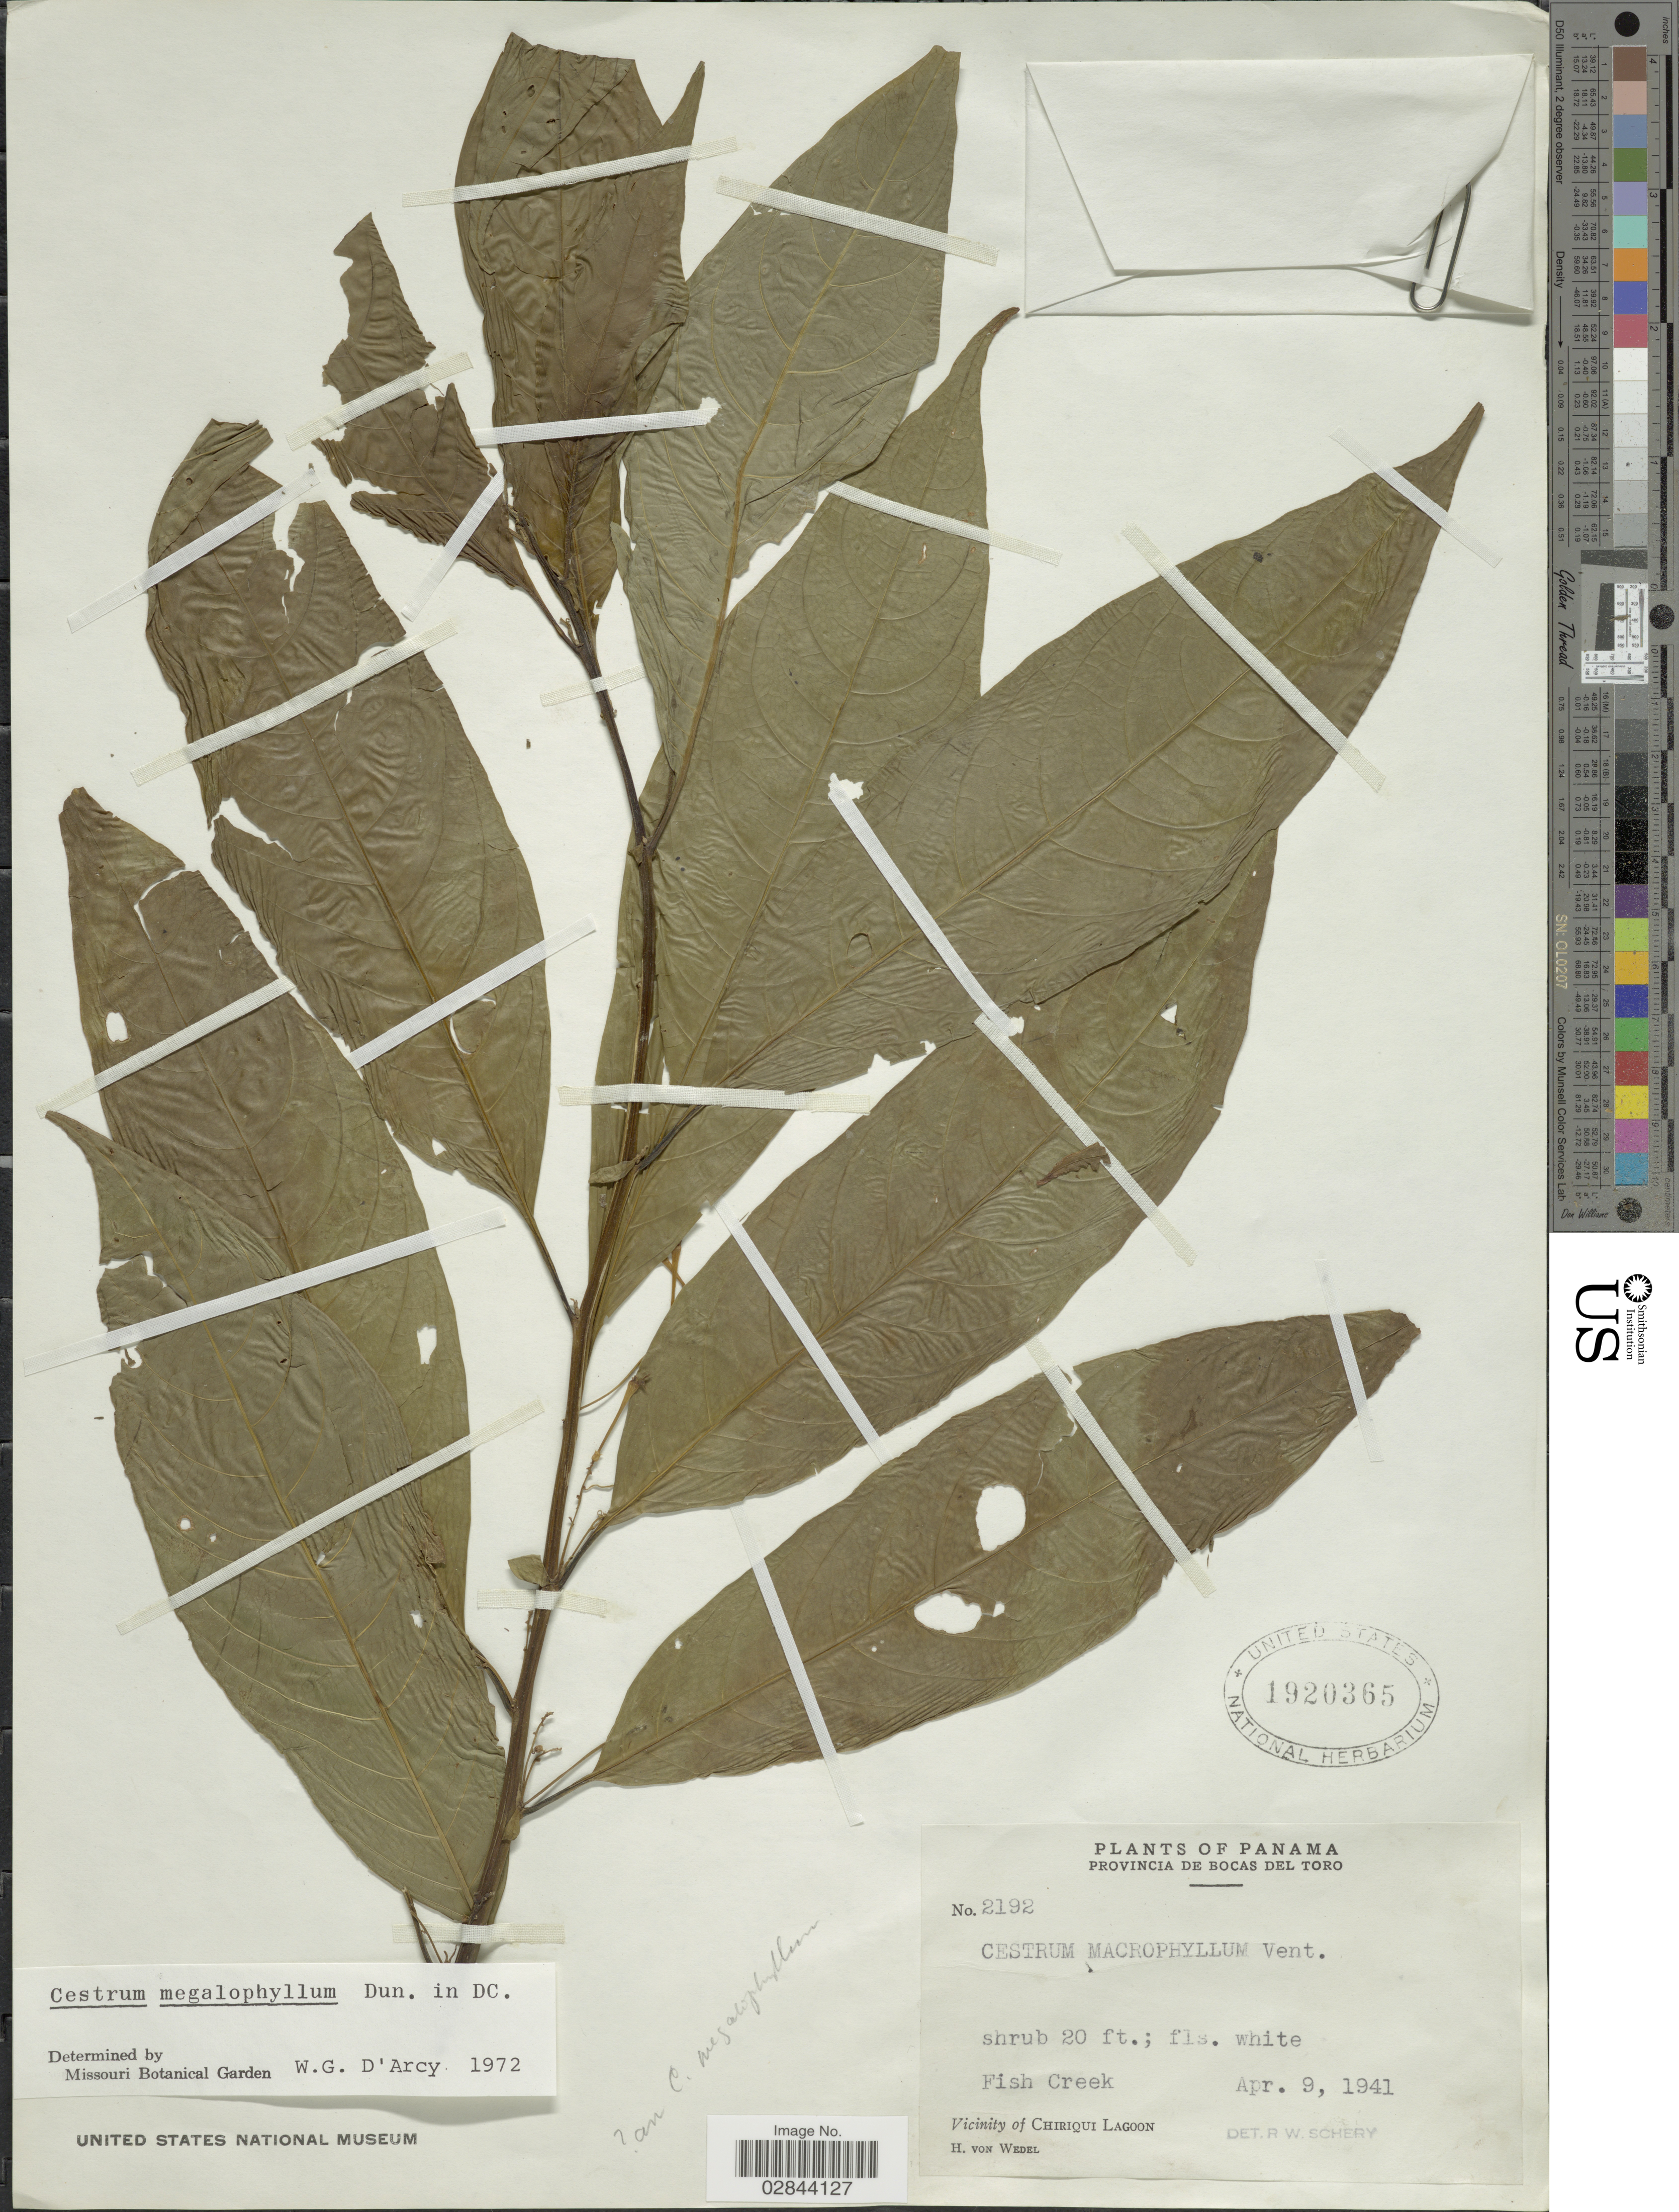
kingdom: Plantae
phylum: Tracheophyta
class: Magnoliopsida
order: Solanales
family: Solanaceae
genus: Cestrum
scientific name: Cestrum megalophyllum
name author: Dunal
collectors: H. von Wedel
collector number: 2192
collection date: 1941-04-09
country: Panama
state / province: Bocas del Toro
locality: Vicinity of Chiriqui Lagoon, Fish Creek.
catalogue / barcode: US 1920365